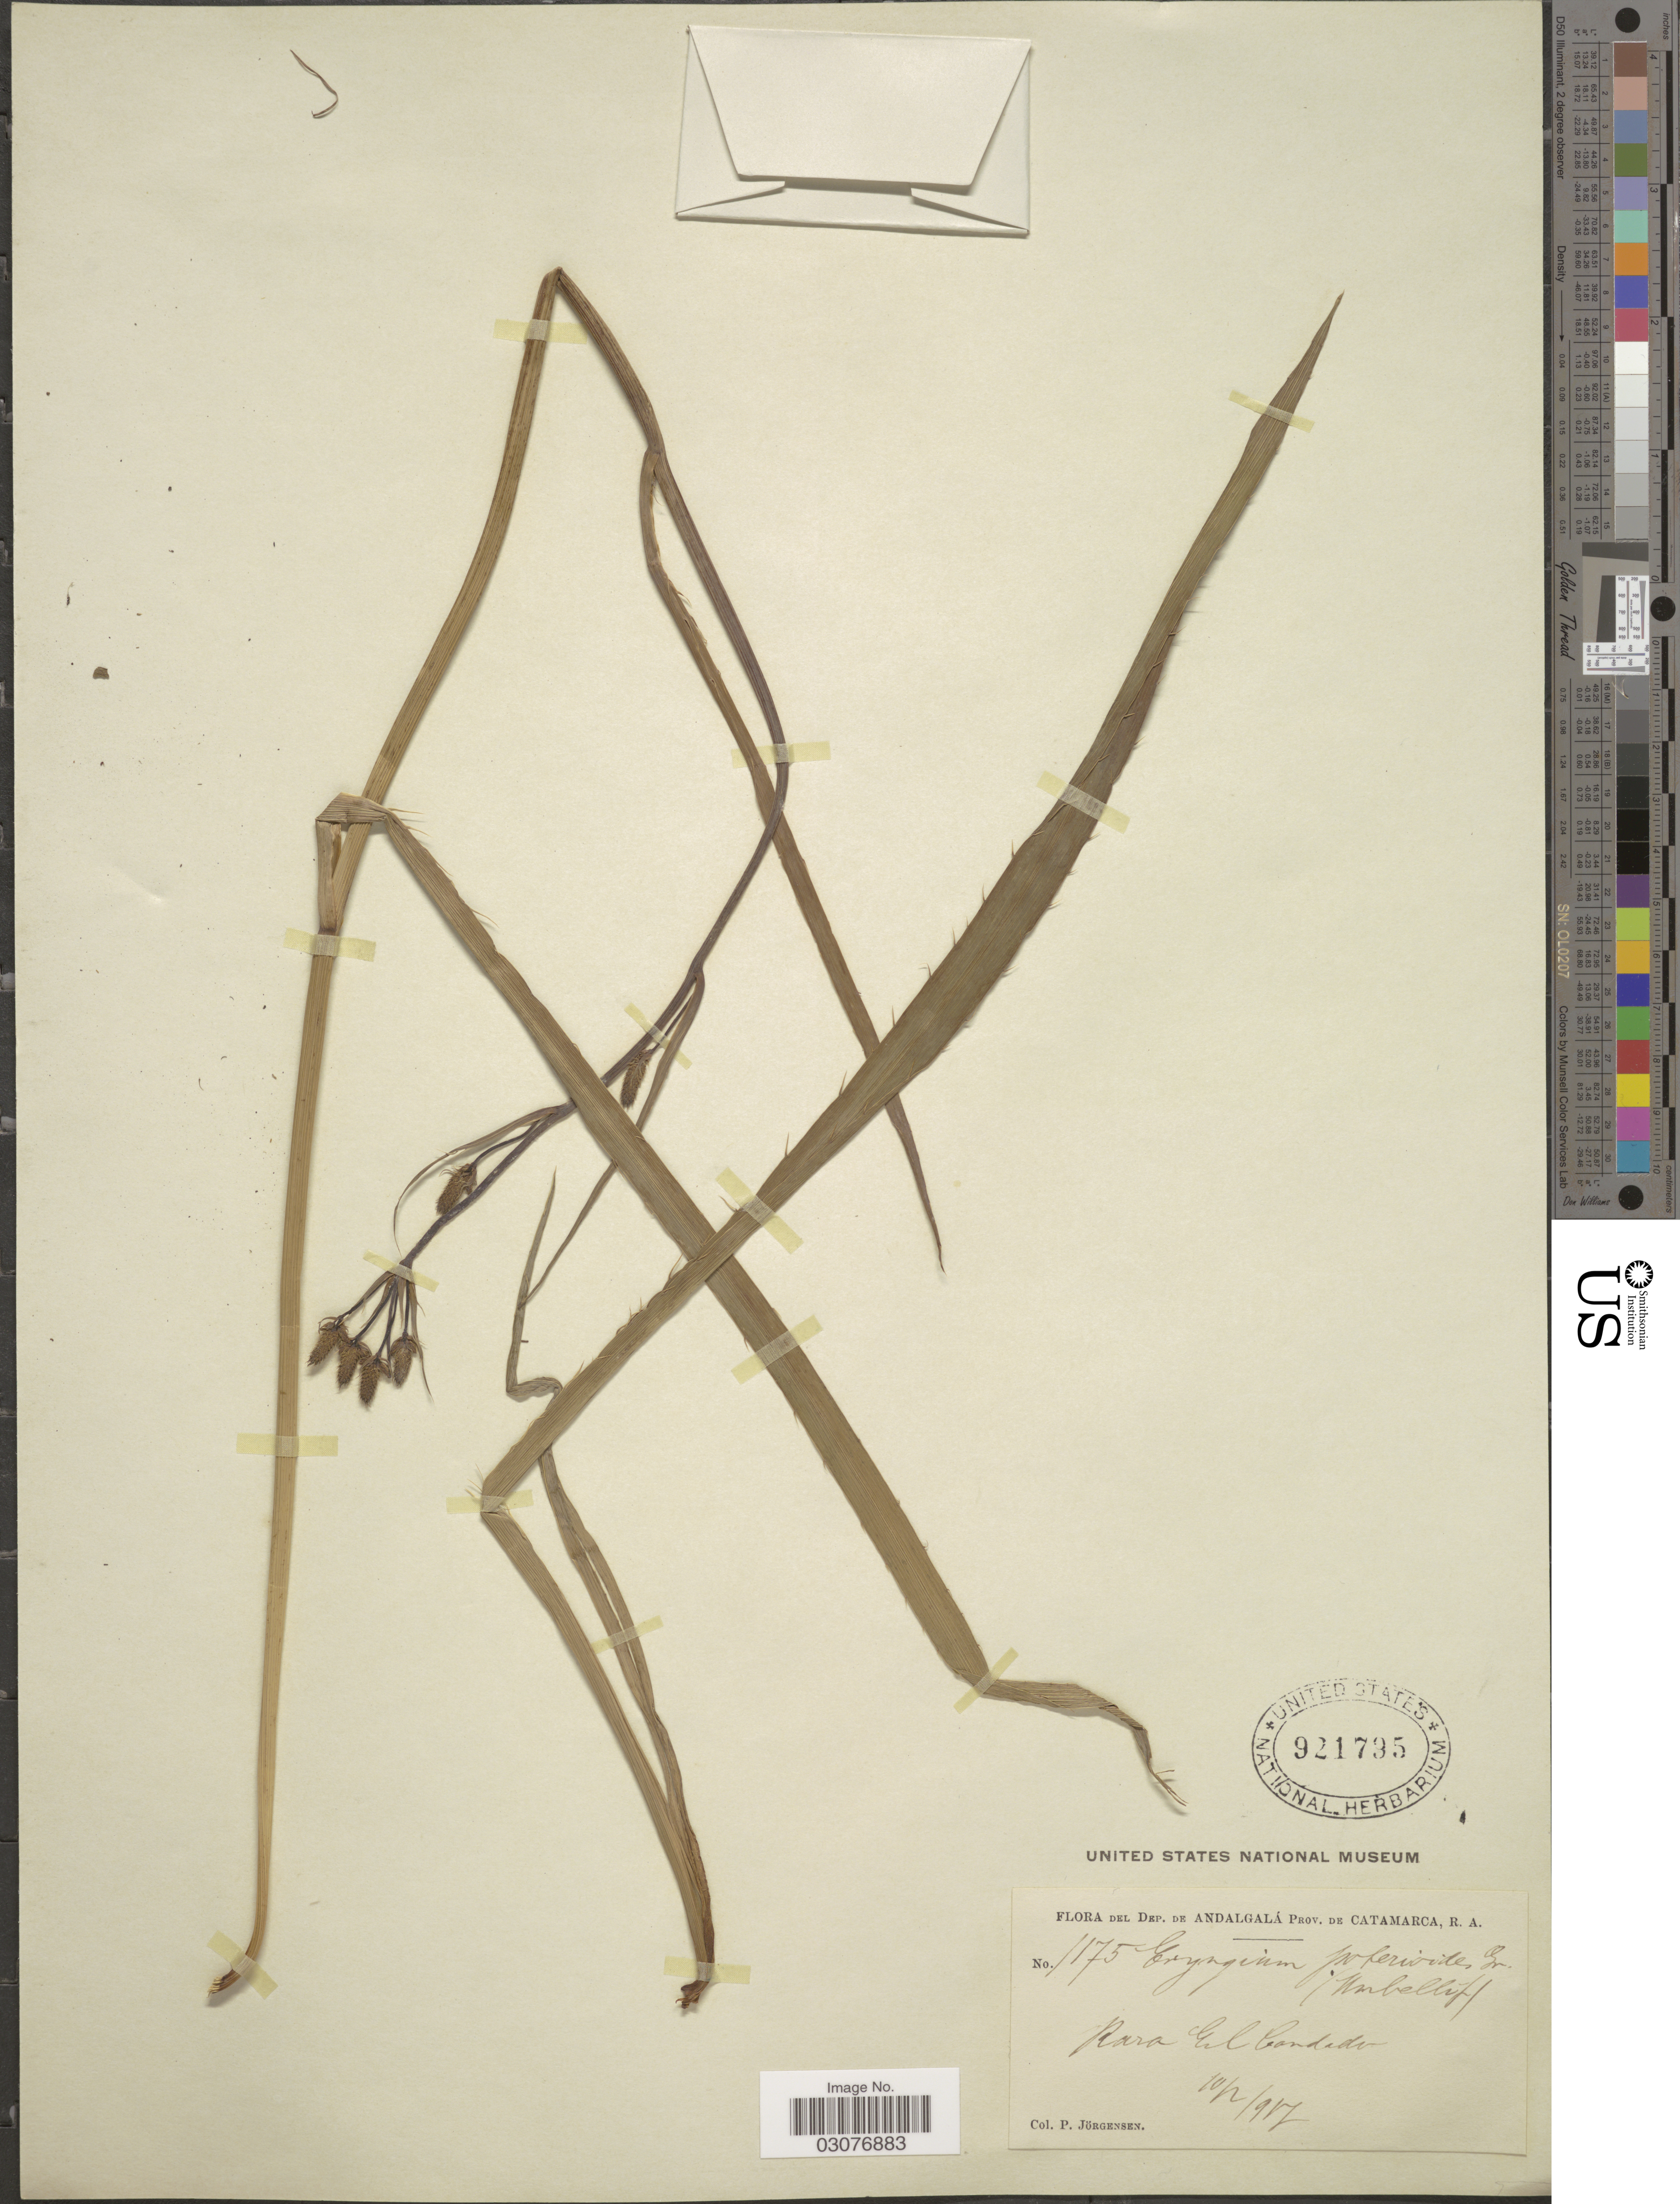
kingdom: Plantae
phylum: Tracheophyta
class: Magnoliopsida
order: Apiales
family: Apiaceae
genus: Eryngium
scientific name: Eryngium poterioides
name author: Griseb.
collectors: P. Jörgensen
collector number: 1175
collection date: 1917-02-10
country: Argentina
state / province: Catamarca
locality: Dep. de Andalgalá. El Candado.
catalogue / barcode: US 921795